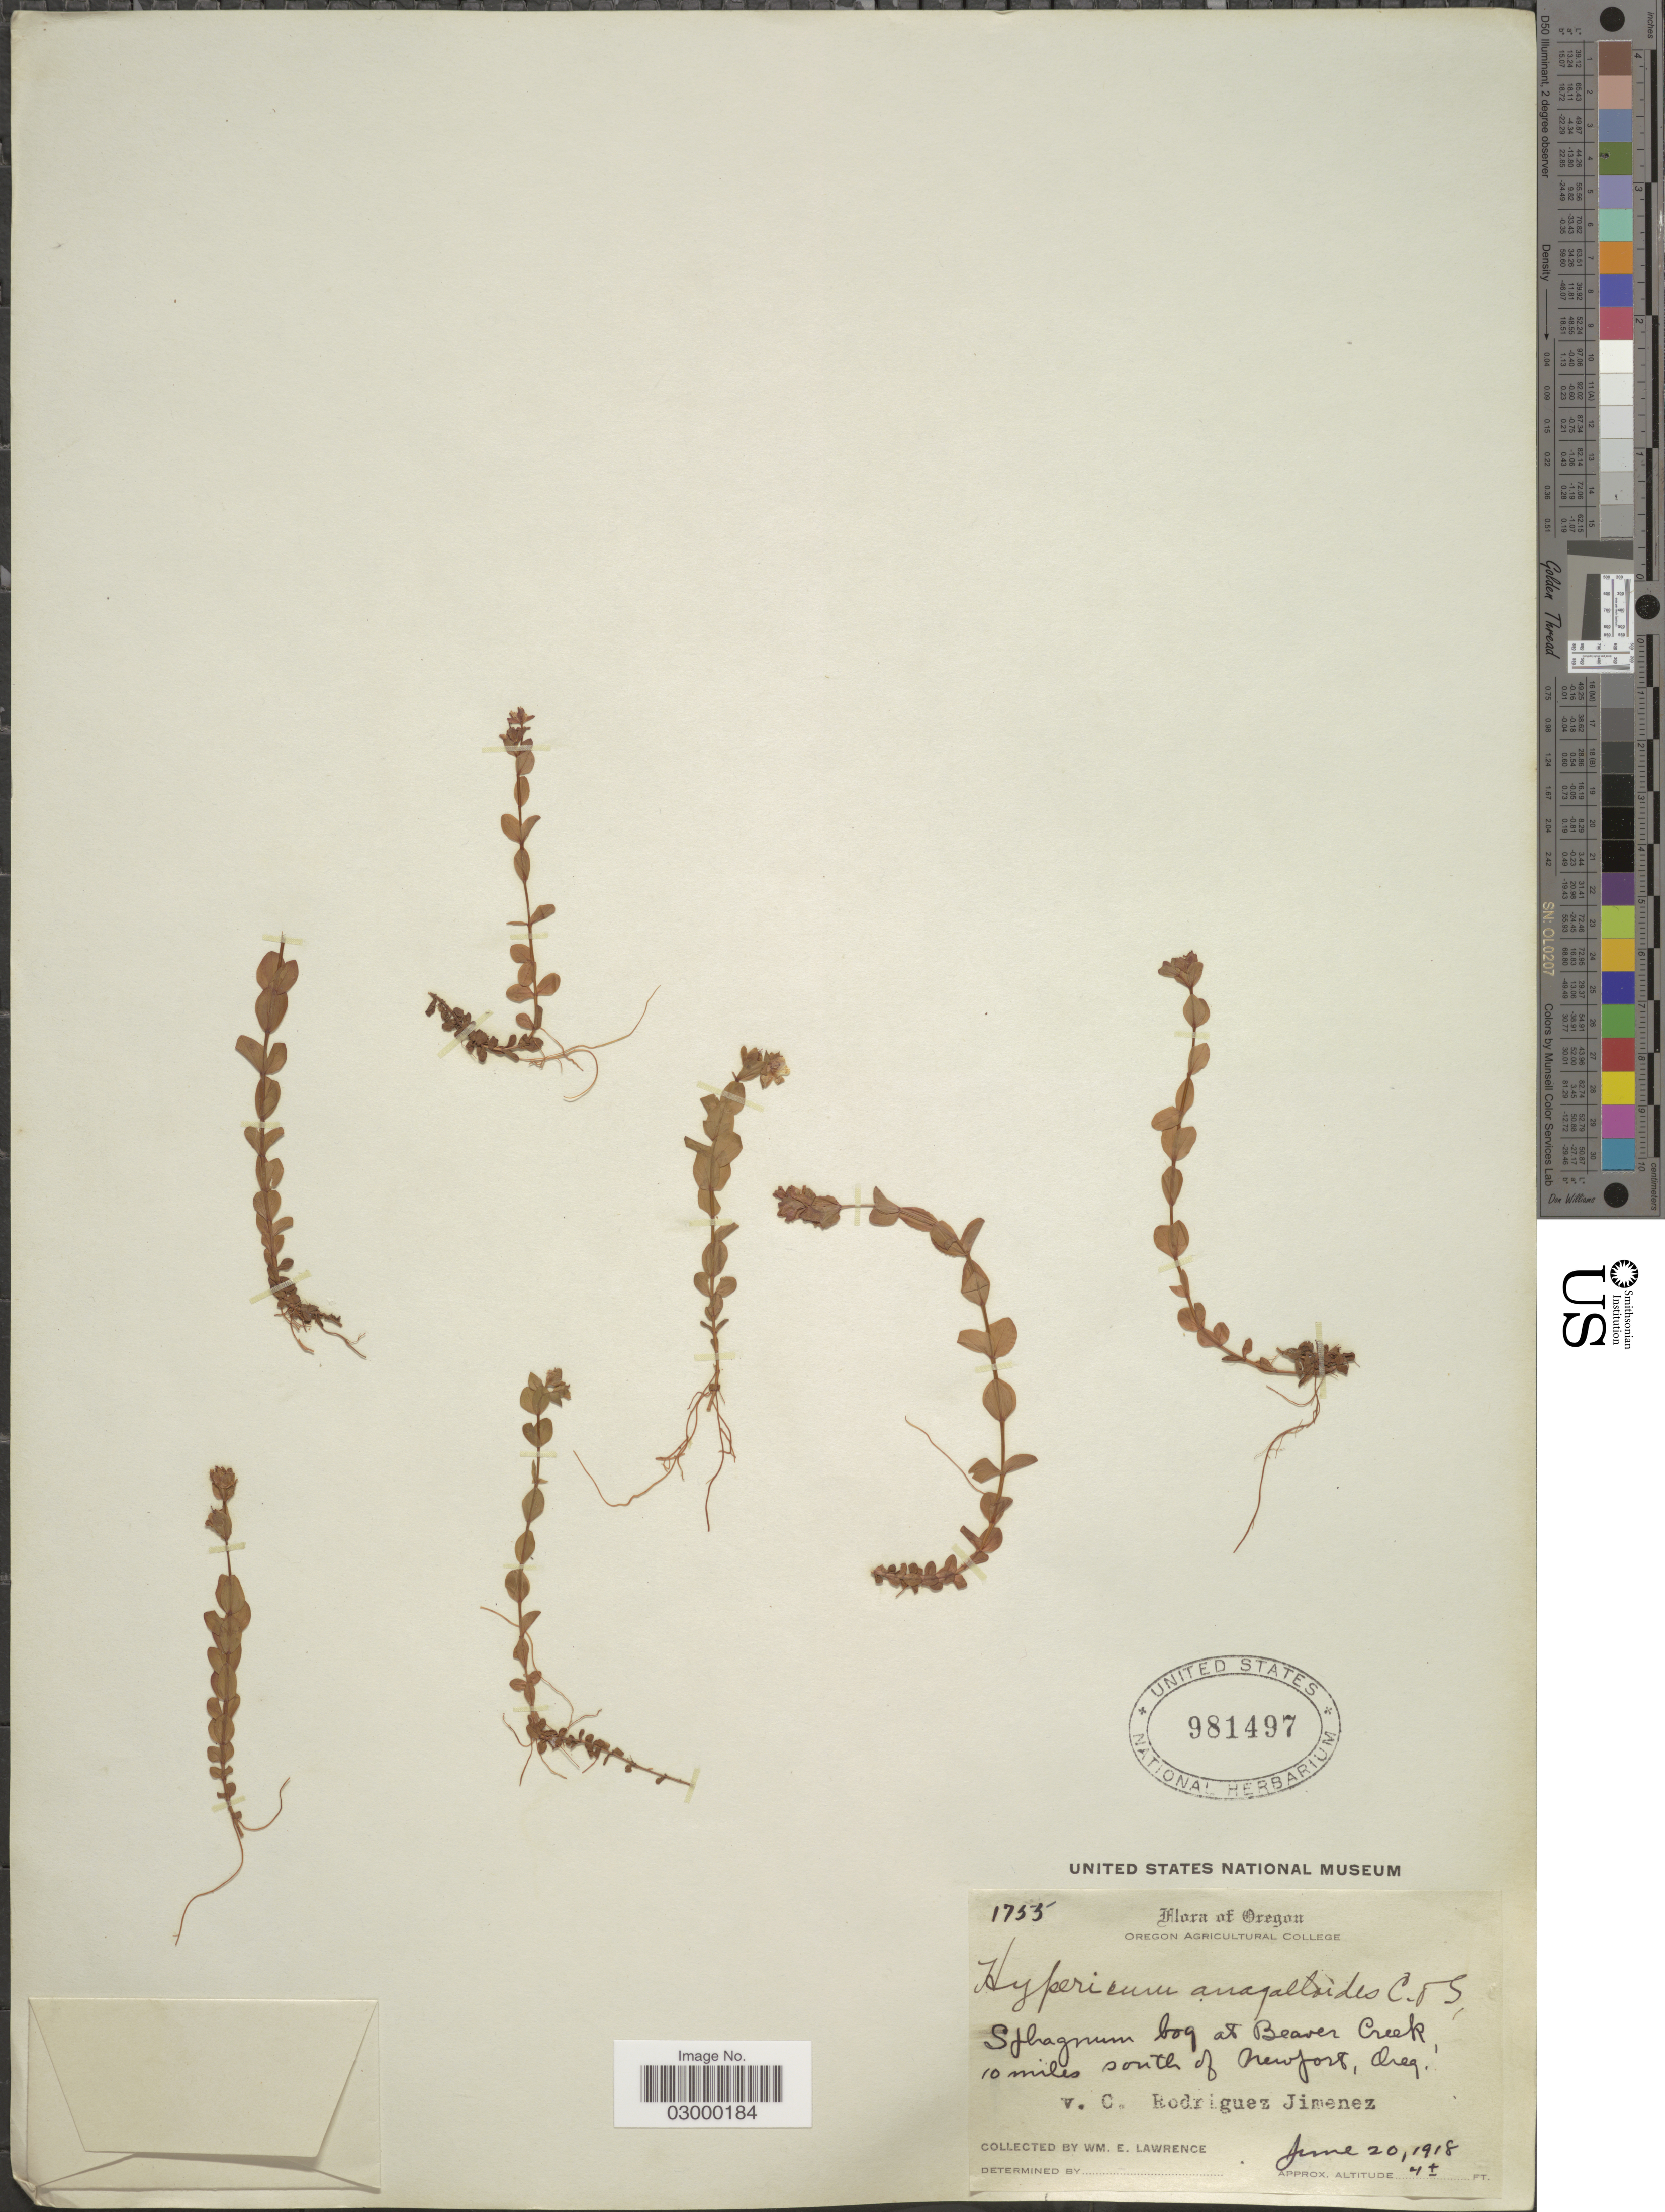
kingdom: Plantae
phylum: Tracheophyta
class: Magnoliopsida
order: Malpighiales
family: Hypericaceae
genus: Hypericum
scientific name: Hypericum anagalloides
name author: Cham. & Schltdl.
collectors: W. Lawrence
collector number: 1755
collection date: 1918-06-20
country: United States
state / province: Oregon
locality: Sphagnum bog at Beaver Creek, 10 miles south of Newfort.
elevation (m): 1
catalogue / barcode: US 981497